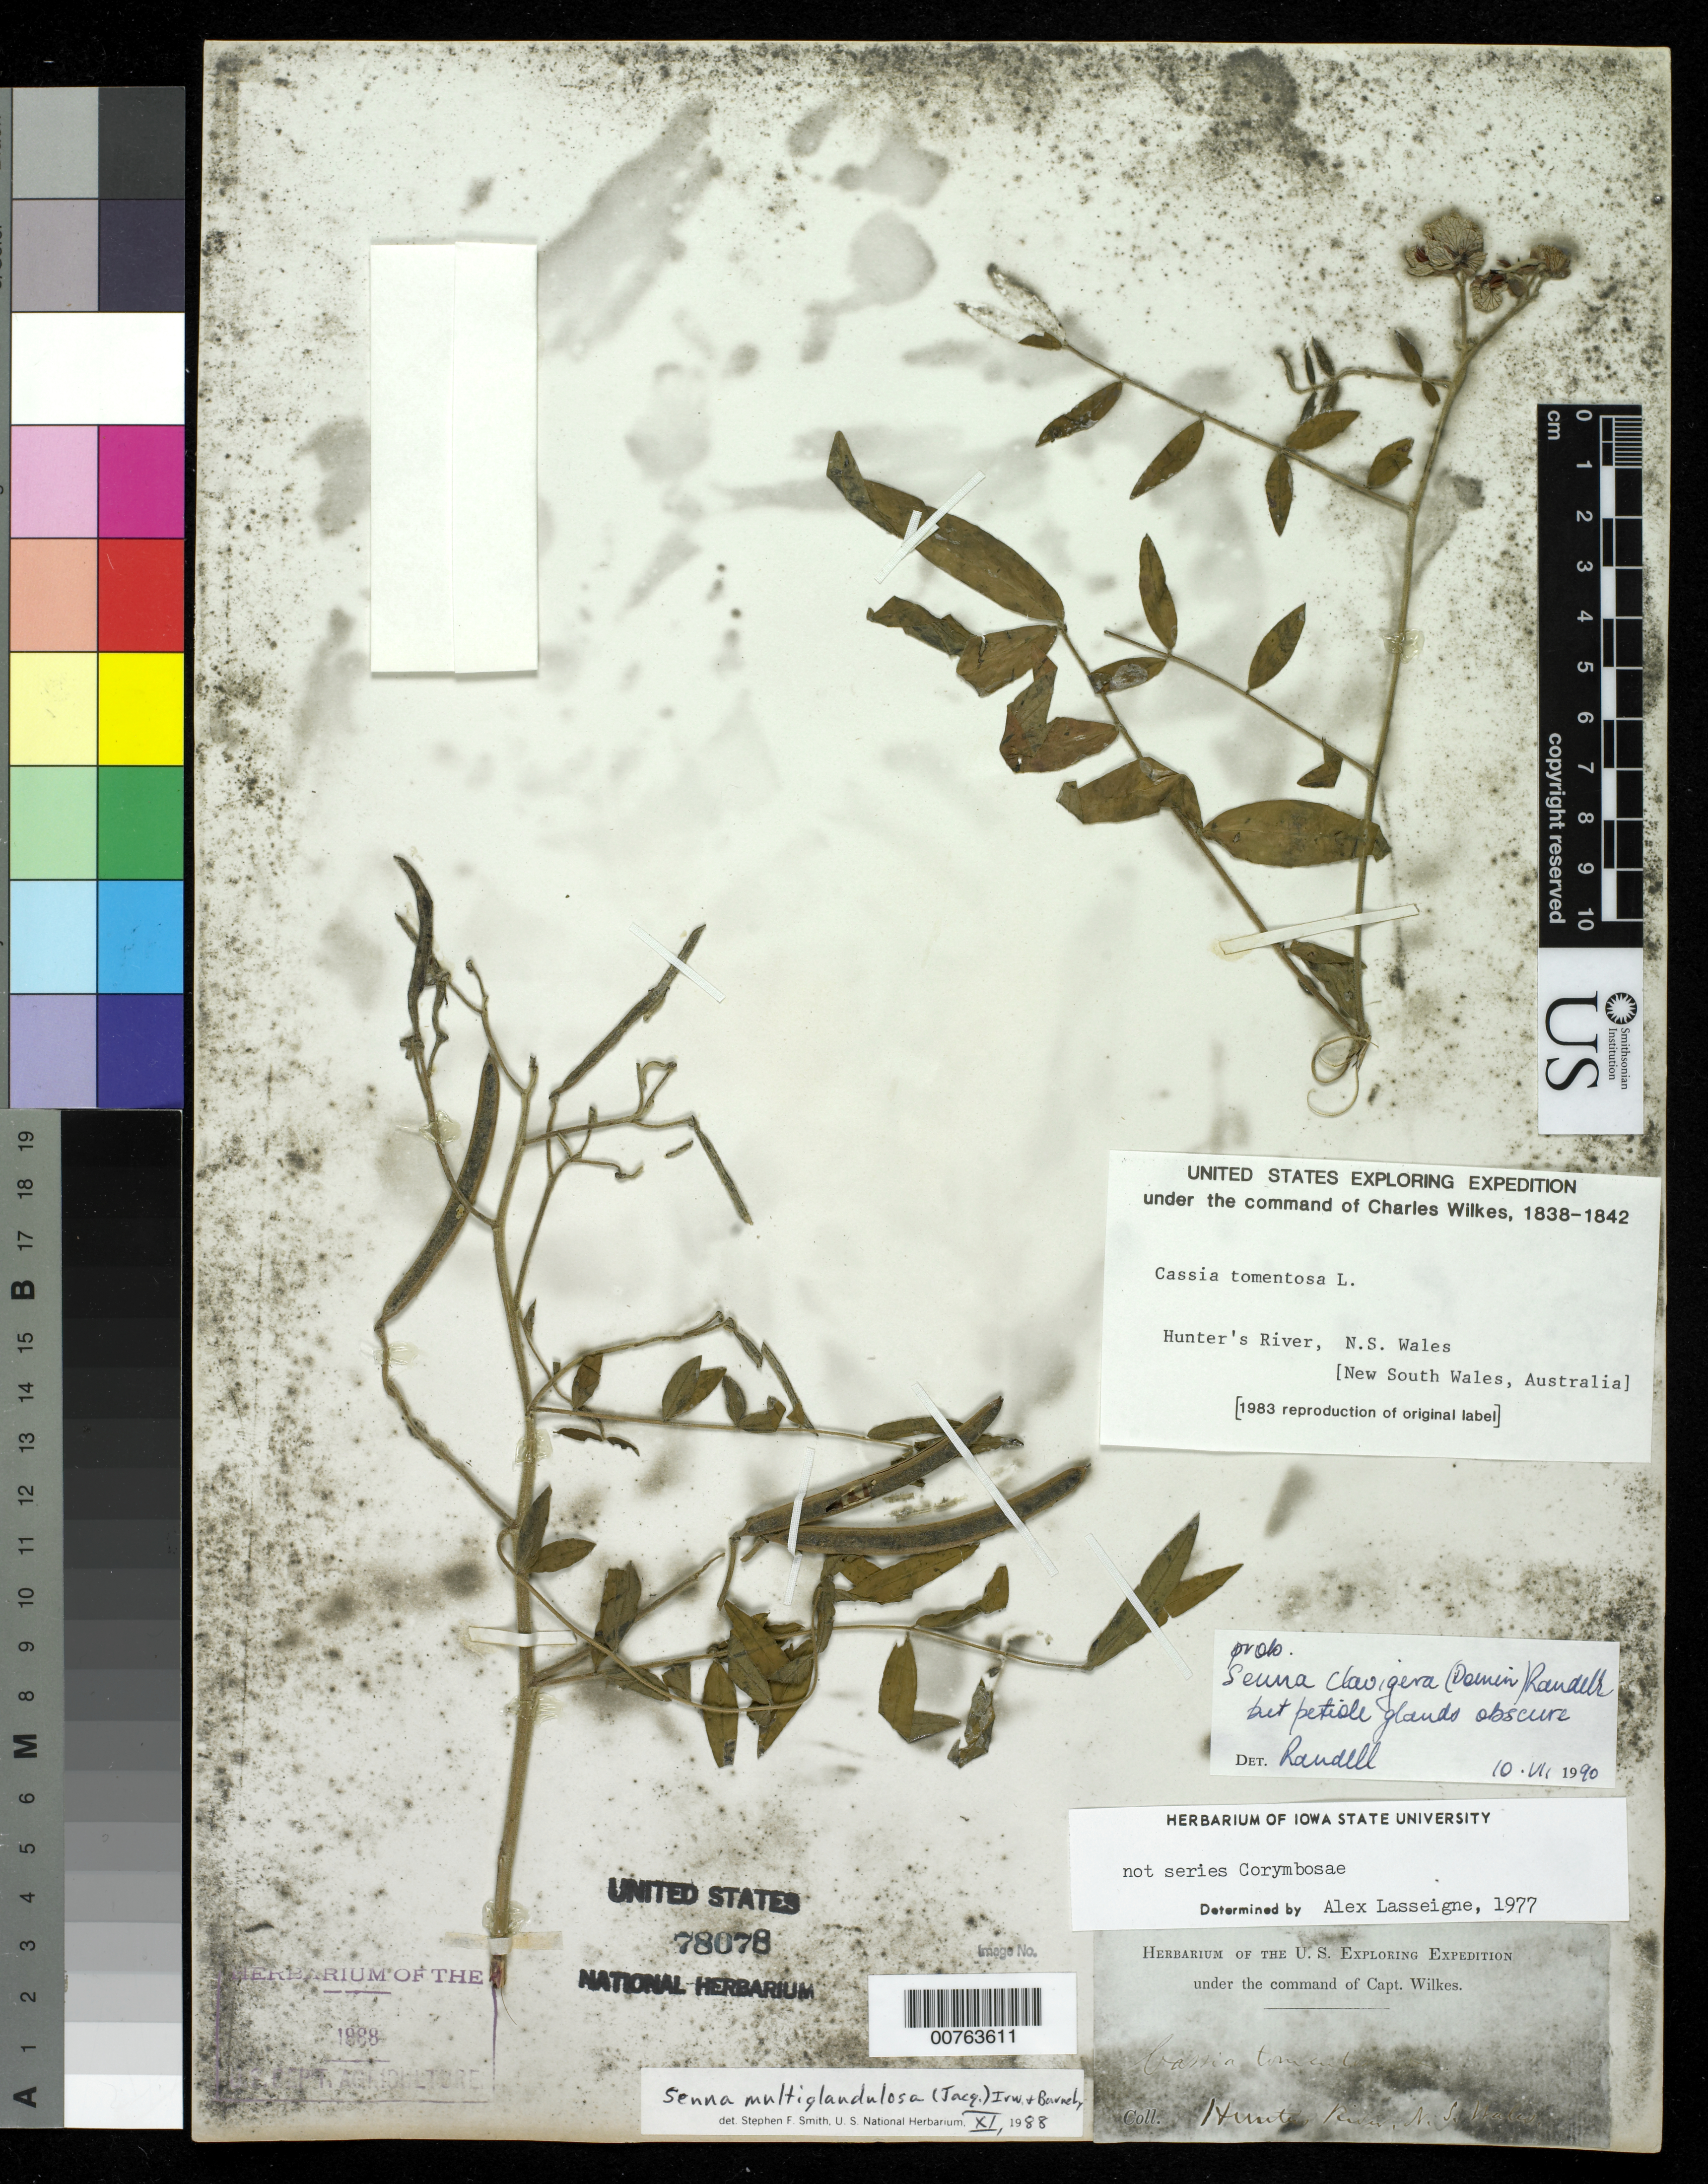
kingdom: Plantae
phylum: Tracheophyta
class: Magnoliopsida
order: Fabales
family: Fabaceae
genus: Senna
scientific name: Senna multiglandulosa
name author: (Jacq.) H.S. Irwin & Barneby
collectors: Wilkes Explor. Exped.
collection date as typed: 1838 to -- --- 1842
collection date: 1838/1842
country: Australia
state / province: New South Wales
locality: Hunter River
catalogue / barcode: US 78078